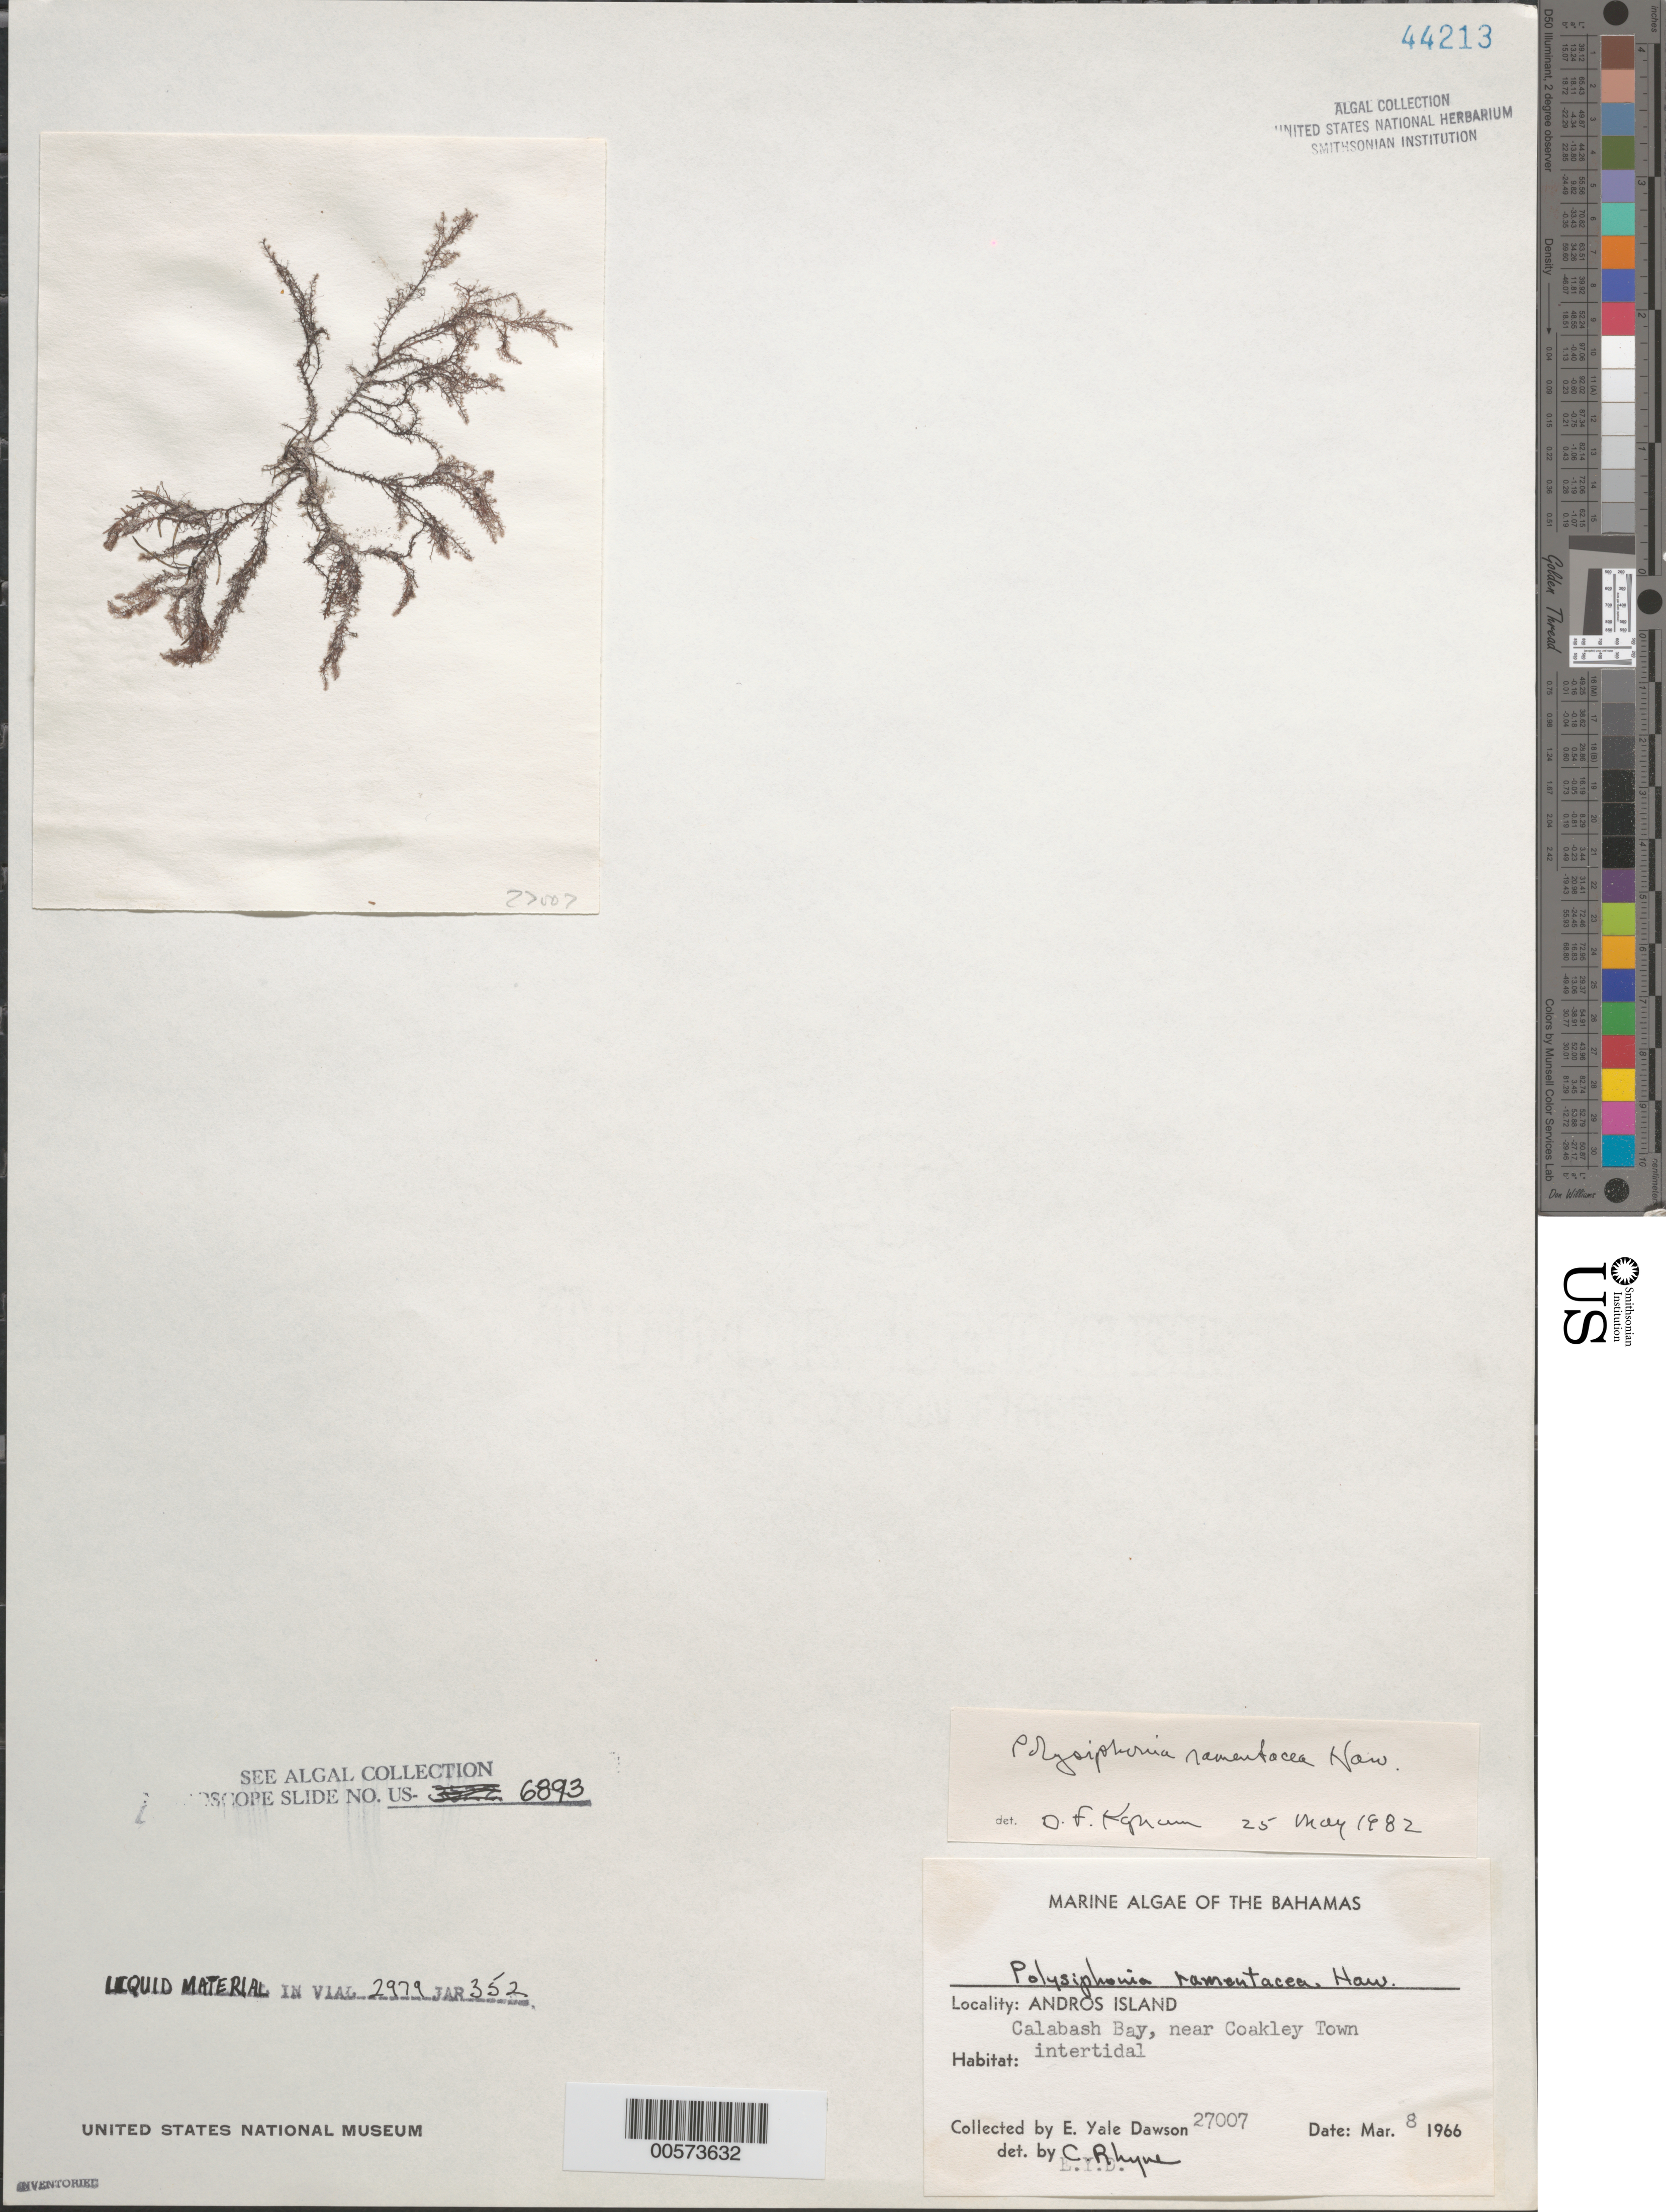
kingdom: Plantae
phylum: Rhodophyta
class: Florideophyceae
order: Ceramiales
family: Rhodomelaceae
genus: Polysiphonia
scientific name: Polysiphonia ramentacea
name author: Harv.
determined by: Rhyne, C. F.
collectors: E. Y. Dawson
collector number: EYD 27007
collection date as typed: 08 Mar 1966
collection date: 1966-03-08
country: Bahamas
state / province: Andros Island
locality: Calabash bay, near coakley town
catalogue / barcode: US 44213